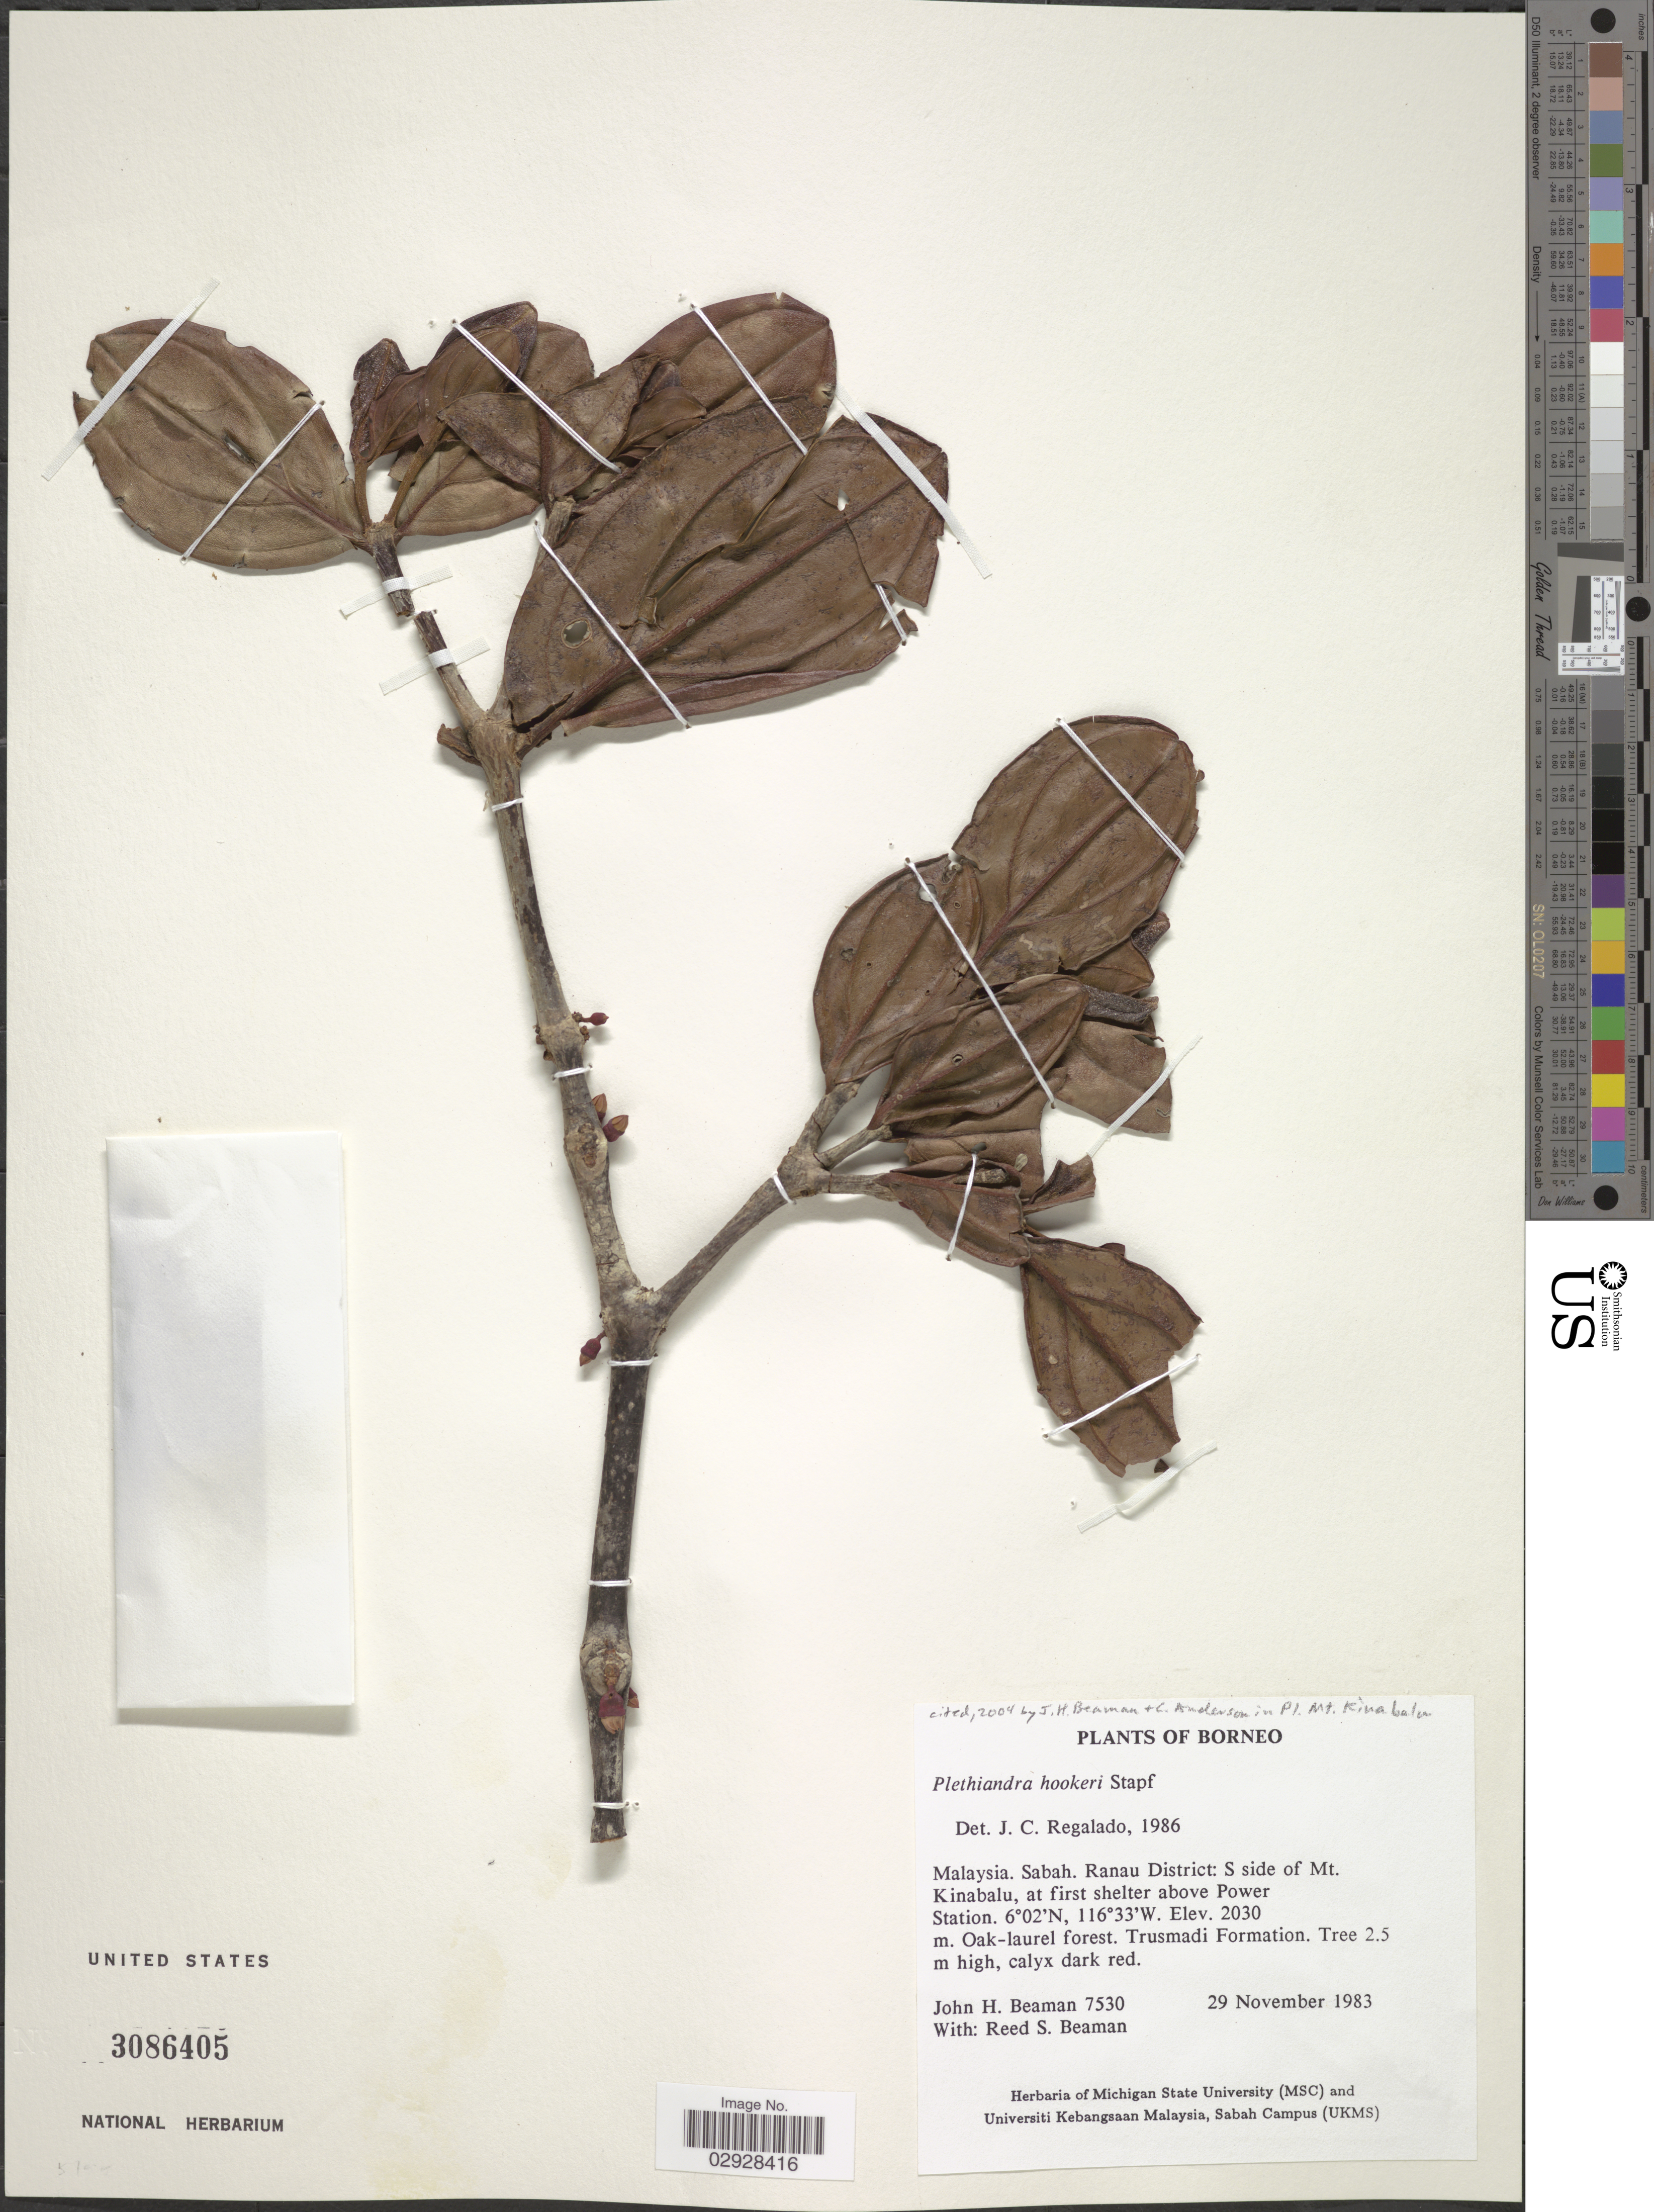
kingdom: Plantae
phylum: Tracheophyta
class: Magnoliopsida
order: Myrtales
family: Melastomataceae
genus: Plethiandra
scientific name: Plethiandra hookeri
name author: Stapf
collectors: J. H. Beaman & R. S. Beaman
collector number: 7530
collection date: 1983-11-29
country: Malaysia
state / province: Sabah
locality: Ranau District: S side of Mt. Kinabalu, at first shelter above Power Station. Oak-laurel forest. Trusmadi Formation.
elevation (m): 2030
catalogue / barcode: US 3086405